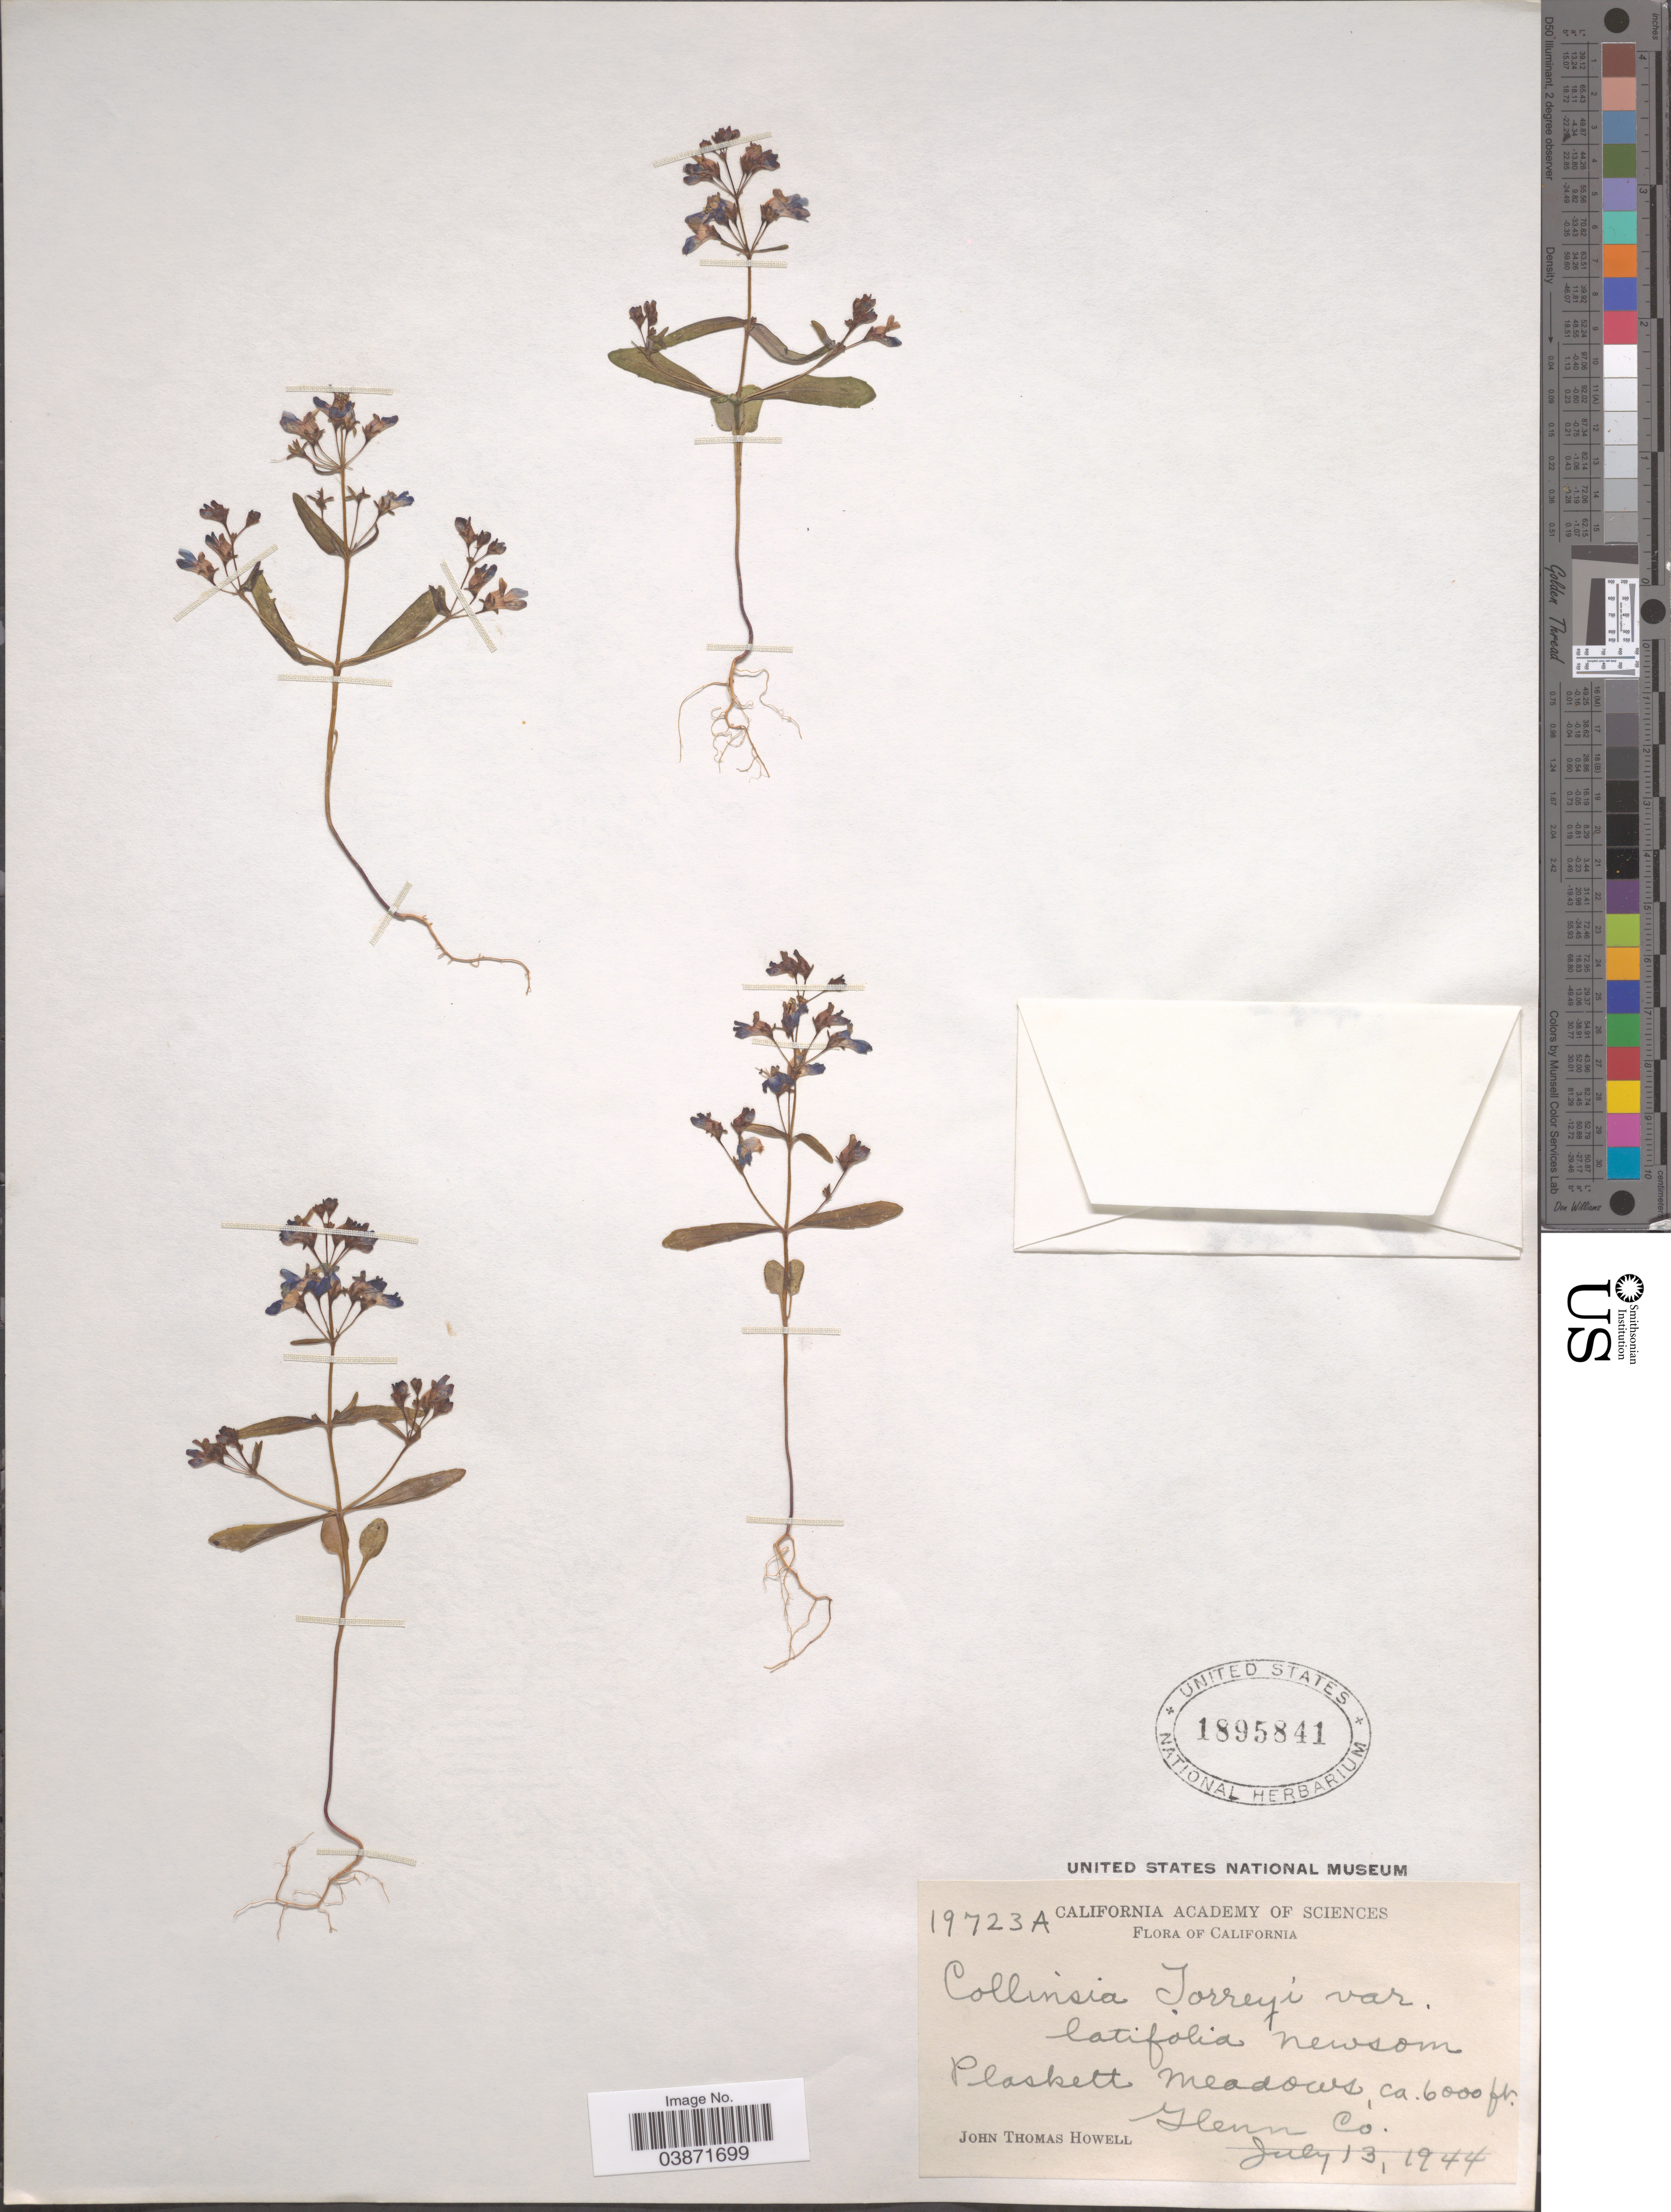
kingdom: Plantae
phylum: Tracheophyta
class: Magnoliopsida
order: Lamiales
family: Plantaginaceae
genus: Collinsia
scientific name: Collinsia torreyi var. latifolia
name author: Newsom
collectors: J. T. Howell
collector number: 19723A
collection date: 1944-07-13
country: United States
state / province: California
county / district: Glenn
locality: Glenn Co.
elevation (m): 1829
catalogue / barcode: US 1895841